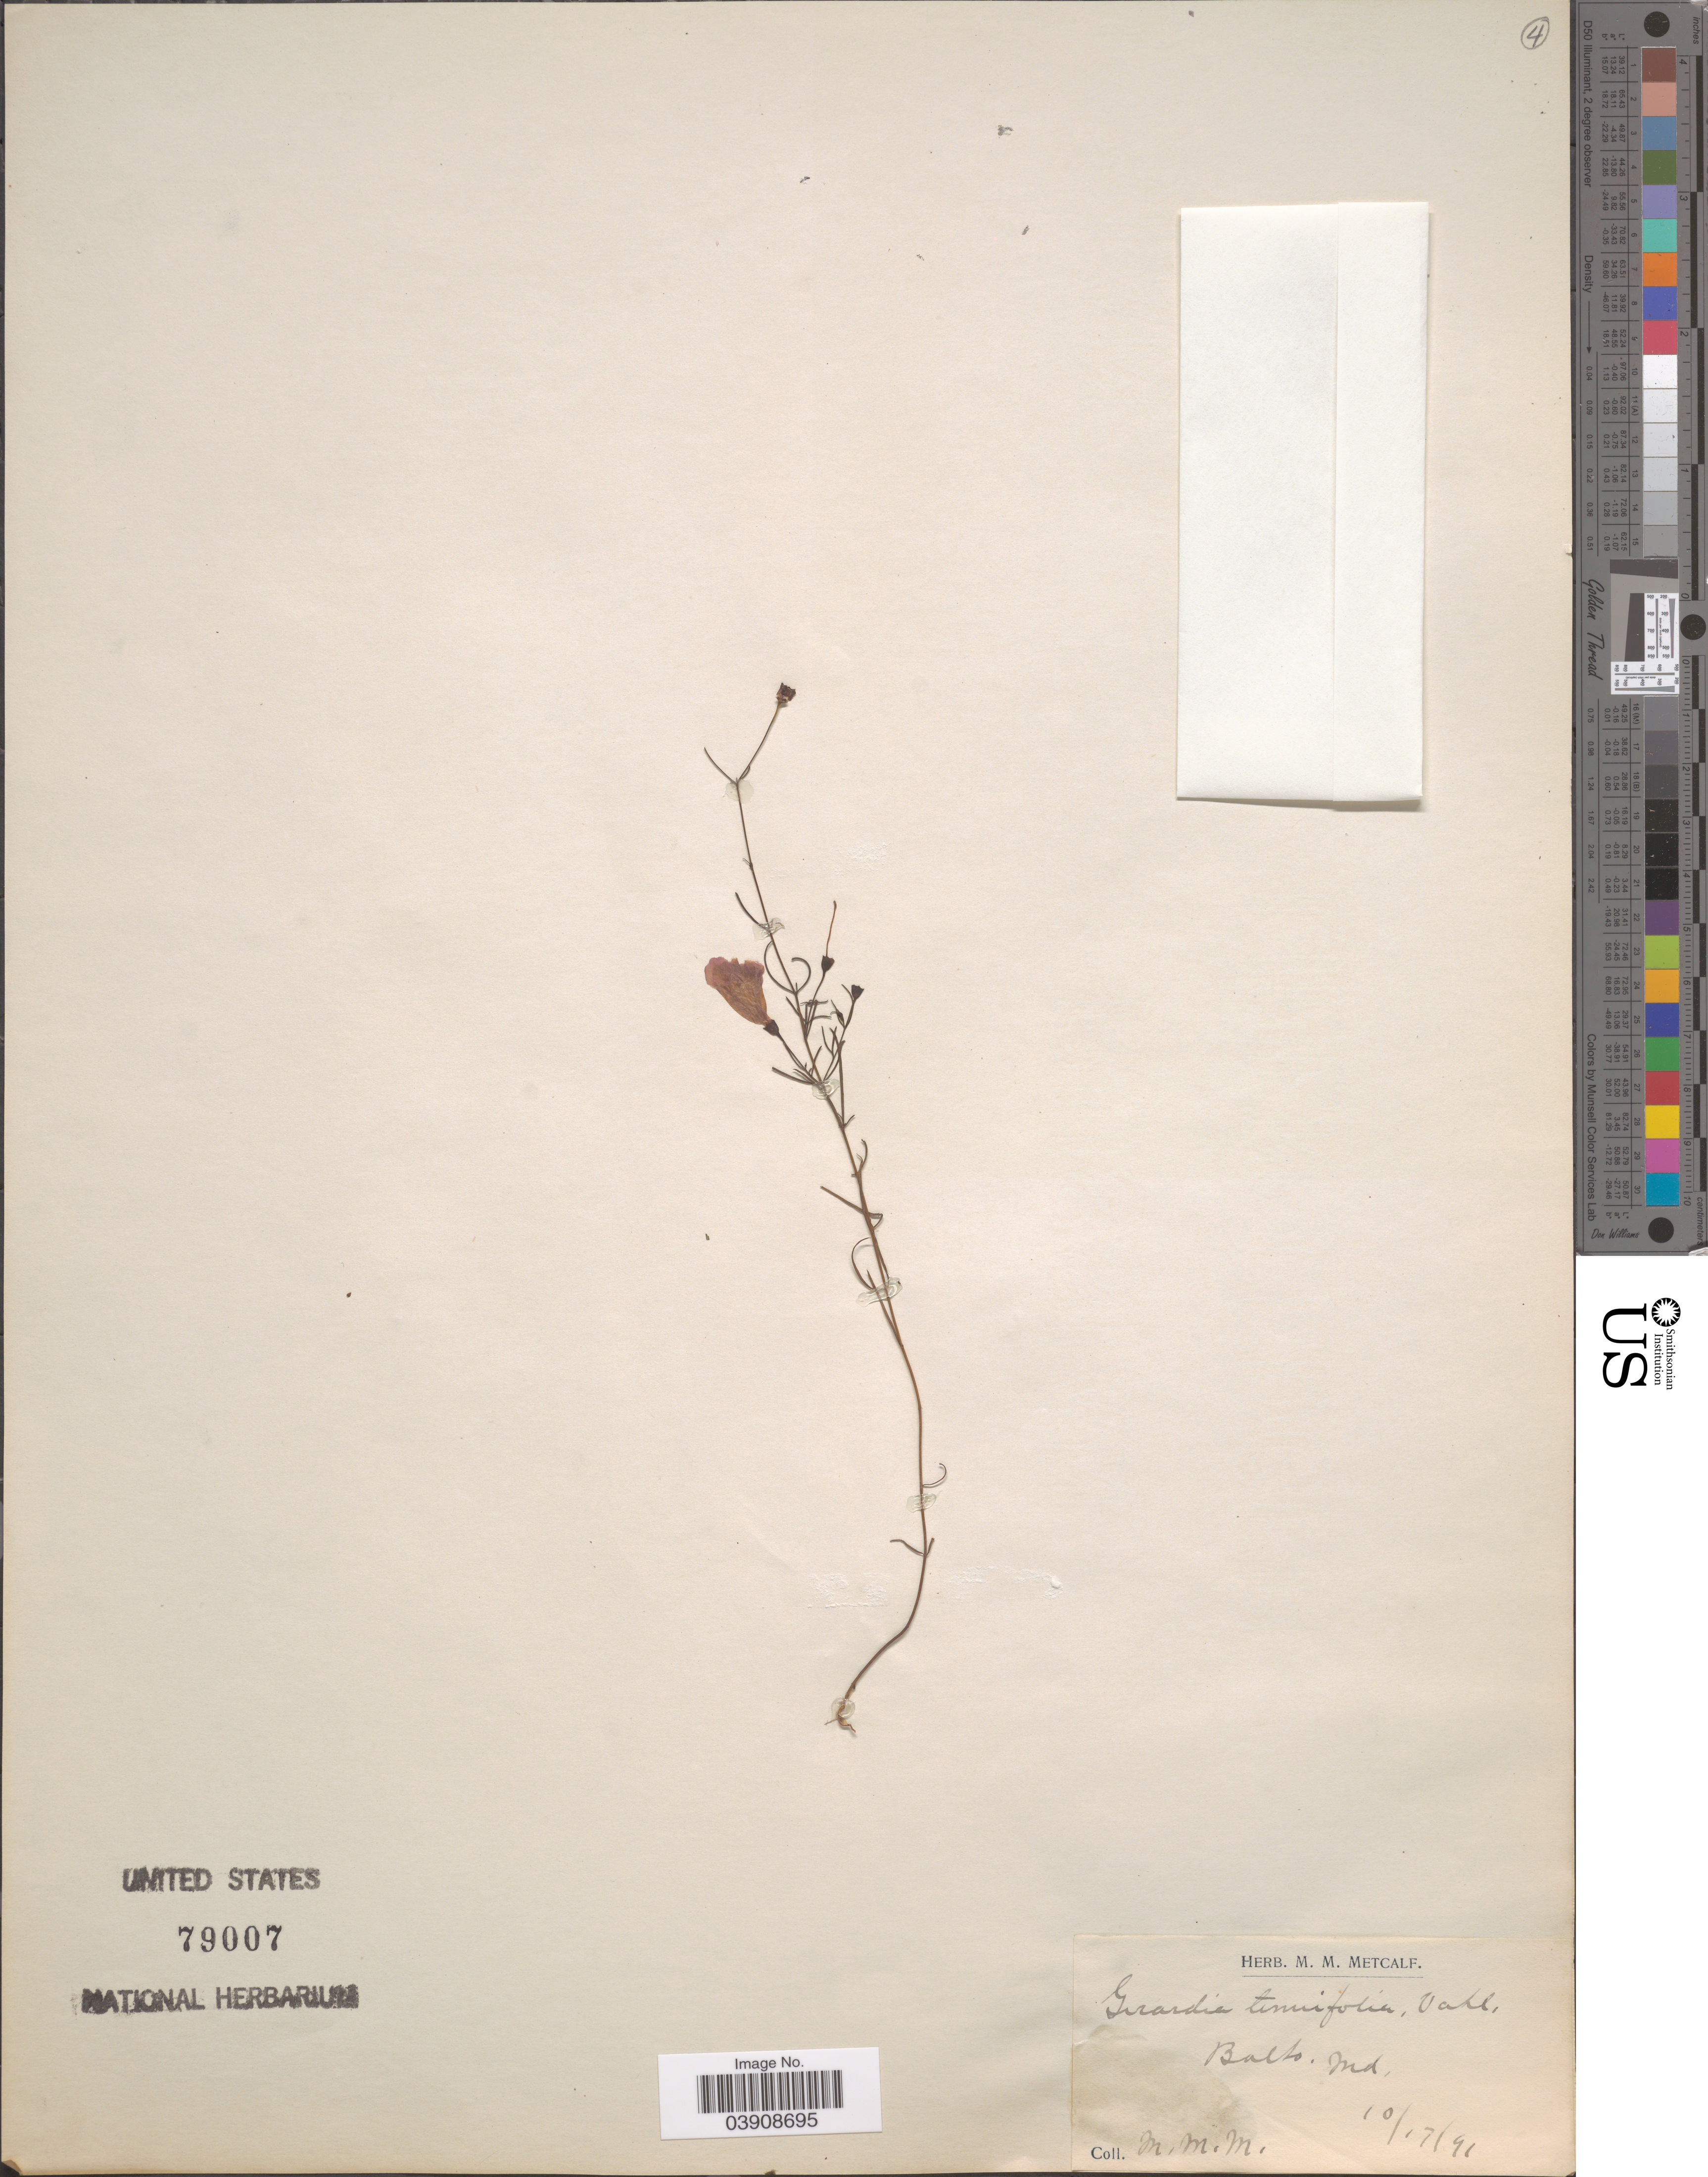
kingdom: Plantae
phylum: Tracheophyta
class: Magnoliopsida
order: Lamiales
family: Orobanchaceae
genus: Agalinis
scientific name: Agalinis tenuifolia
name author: (Vahl) Raf.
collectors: M. Metcalf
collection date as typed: Transcribed d/m/y: 17/1/91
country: United States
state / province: Maryland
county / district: Baltimore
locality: Balto.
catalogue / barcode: US 79007